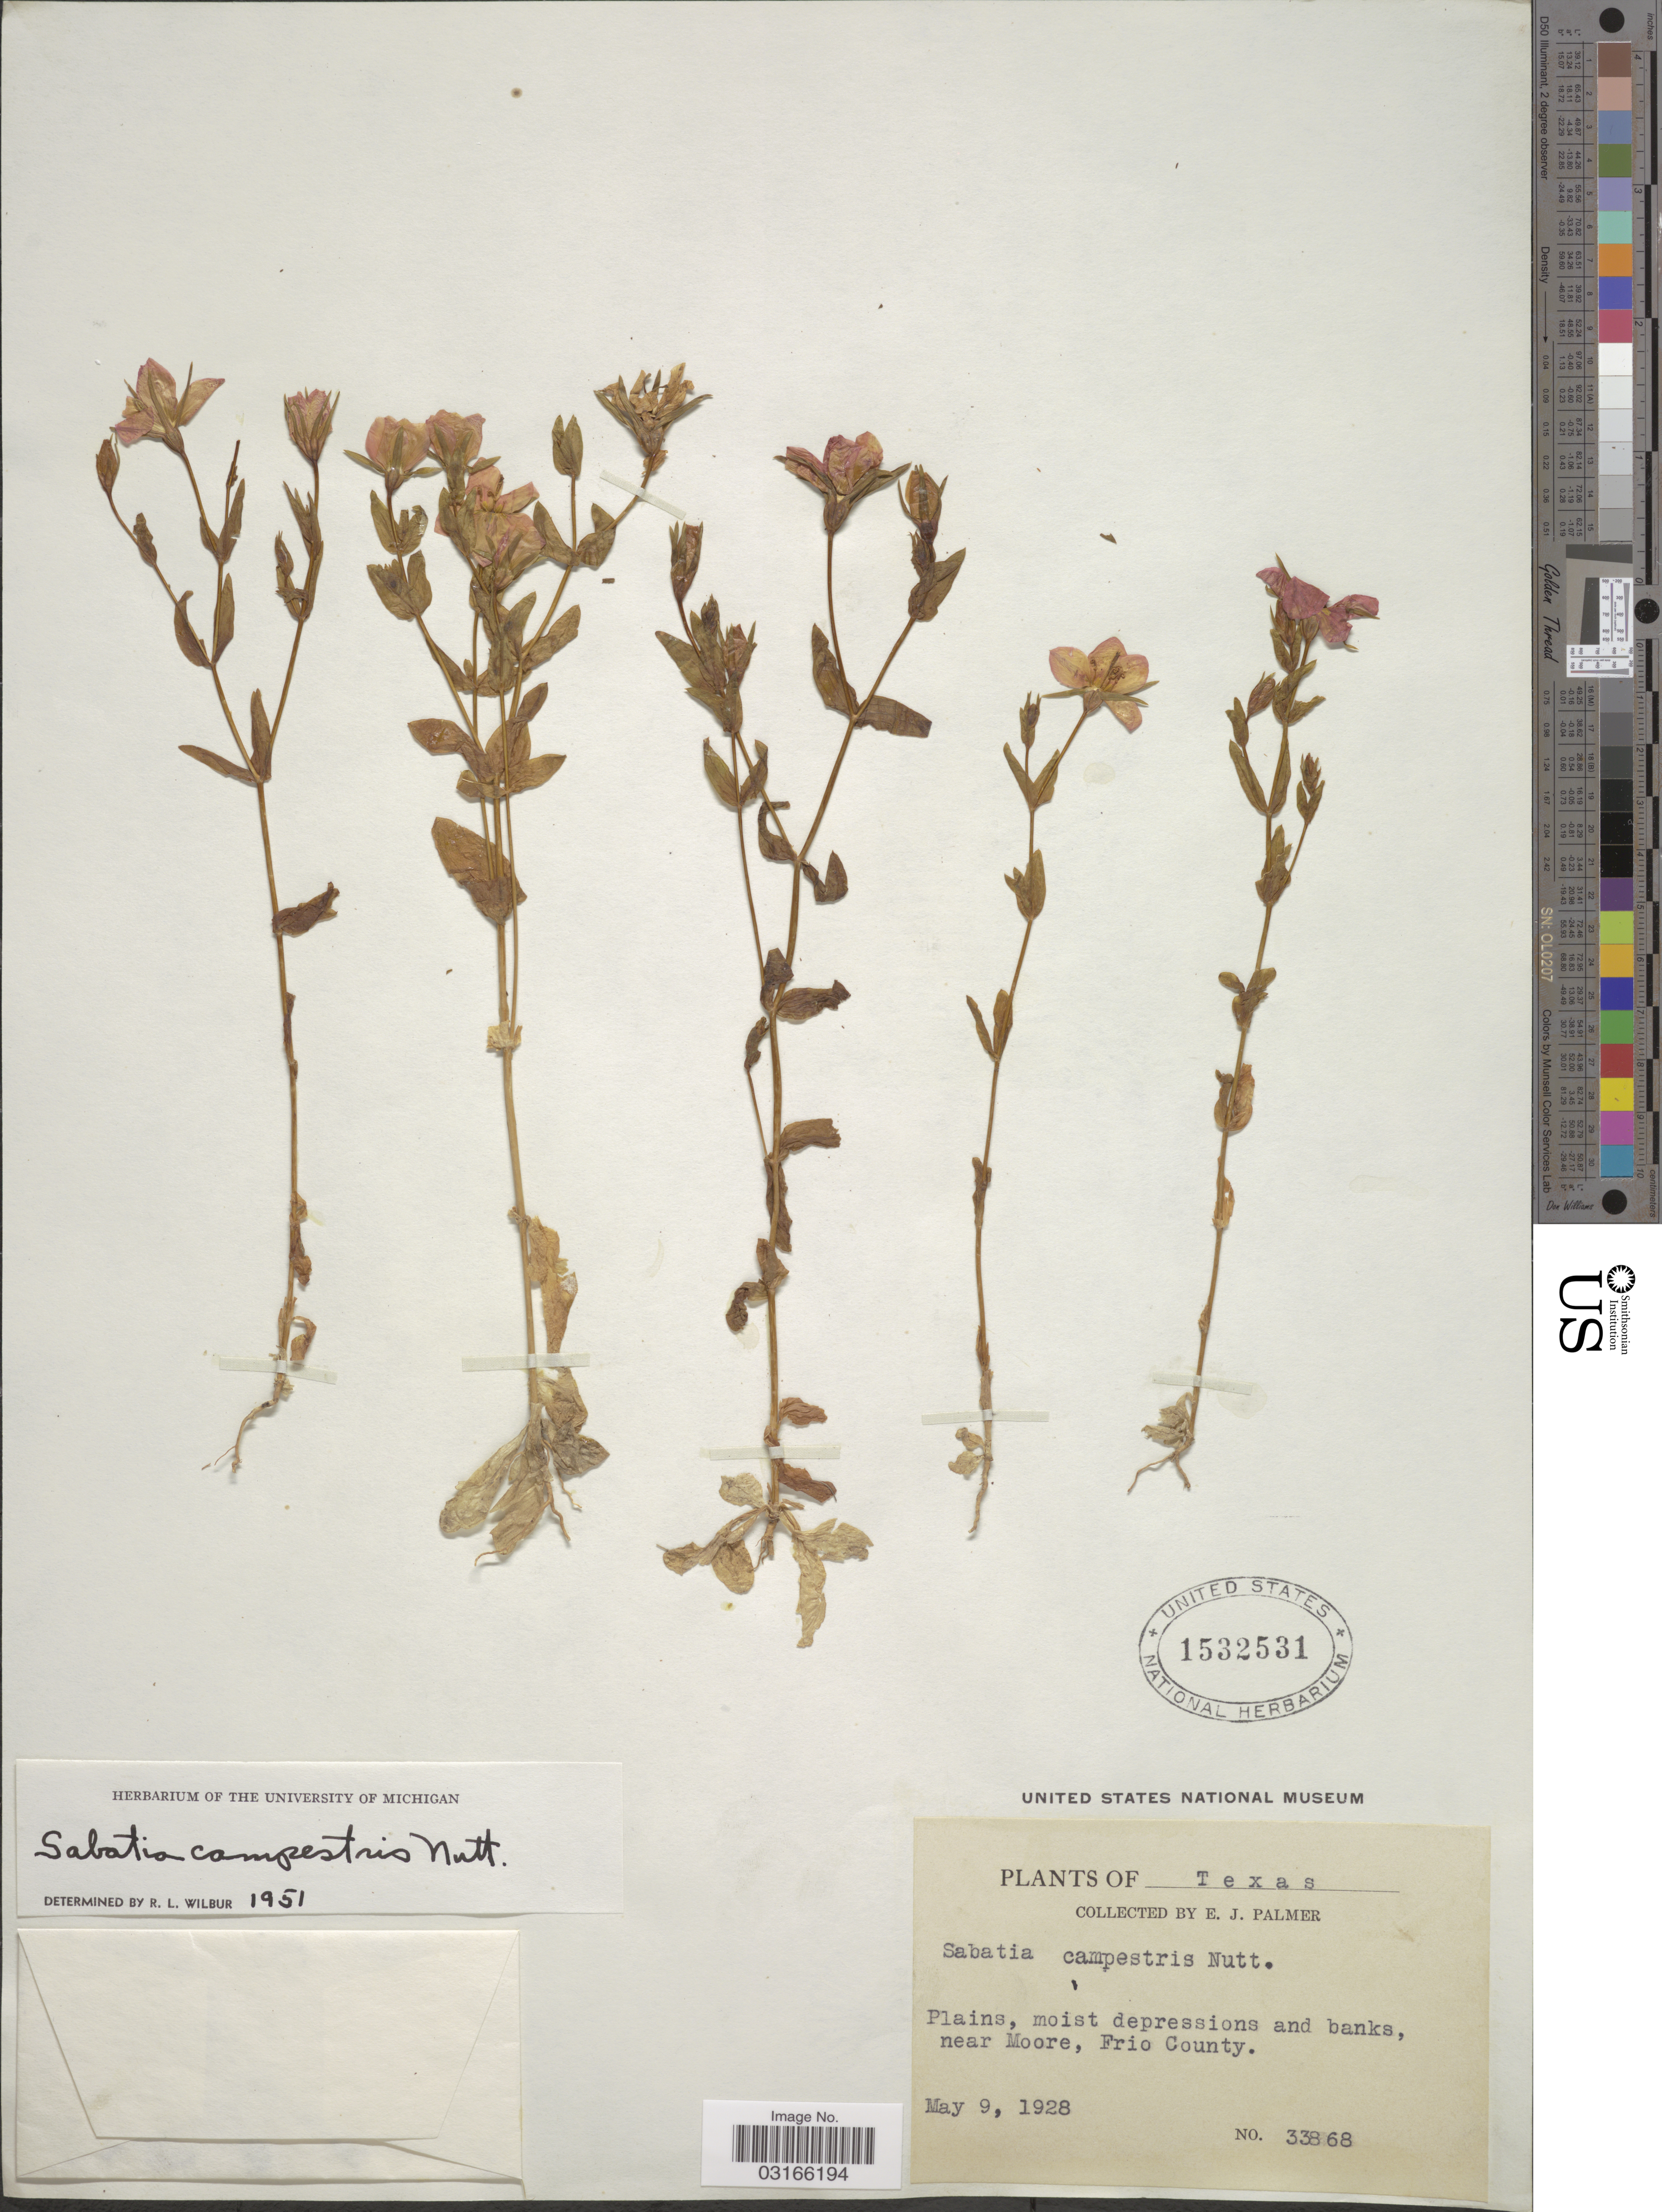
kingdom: Plantae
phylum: Tracheophyta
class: Magnoliopsida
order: Gentianales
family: Gentianaceae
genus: Sabatia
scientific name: Sabatia campestris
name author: Nutt.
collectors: E. J. Palmer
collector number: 33868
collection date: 1928-05-09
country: United States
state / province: Texas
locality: Plains, moist depressions and banks, near Moore, Frio County.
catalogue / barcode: US 1532531